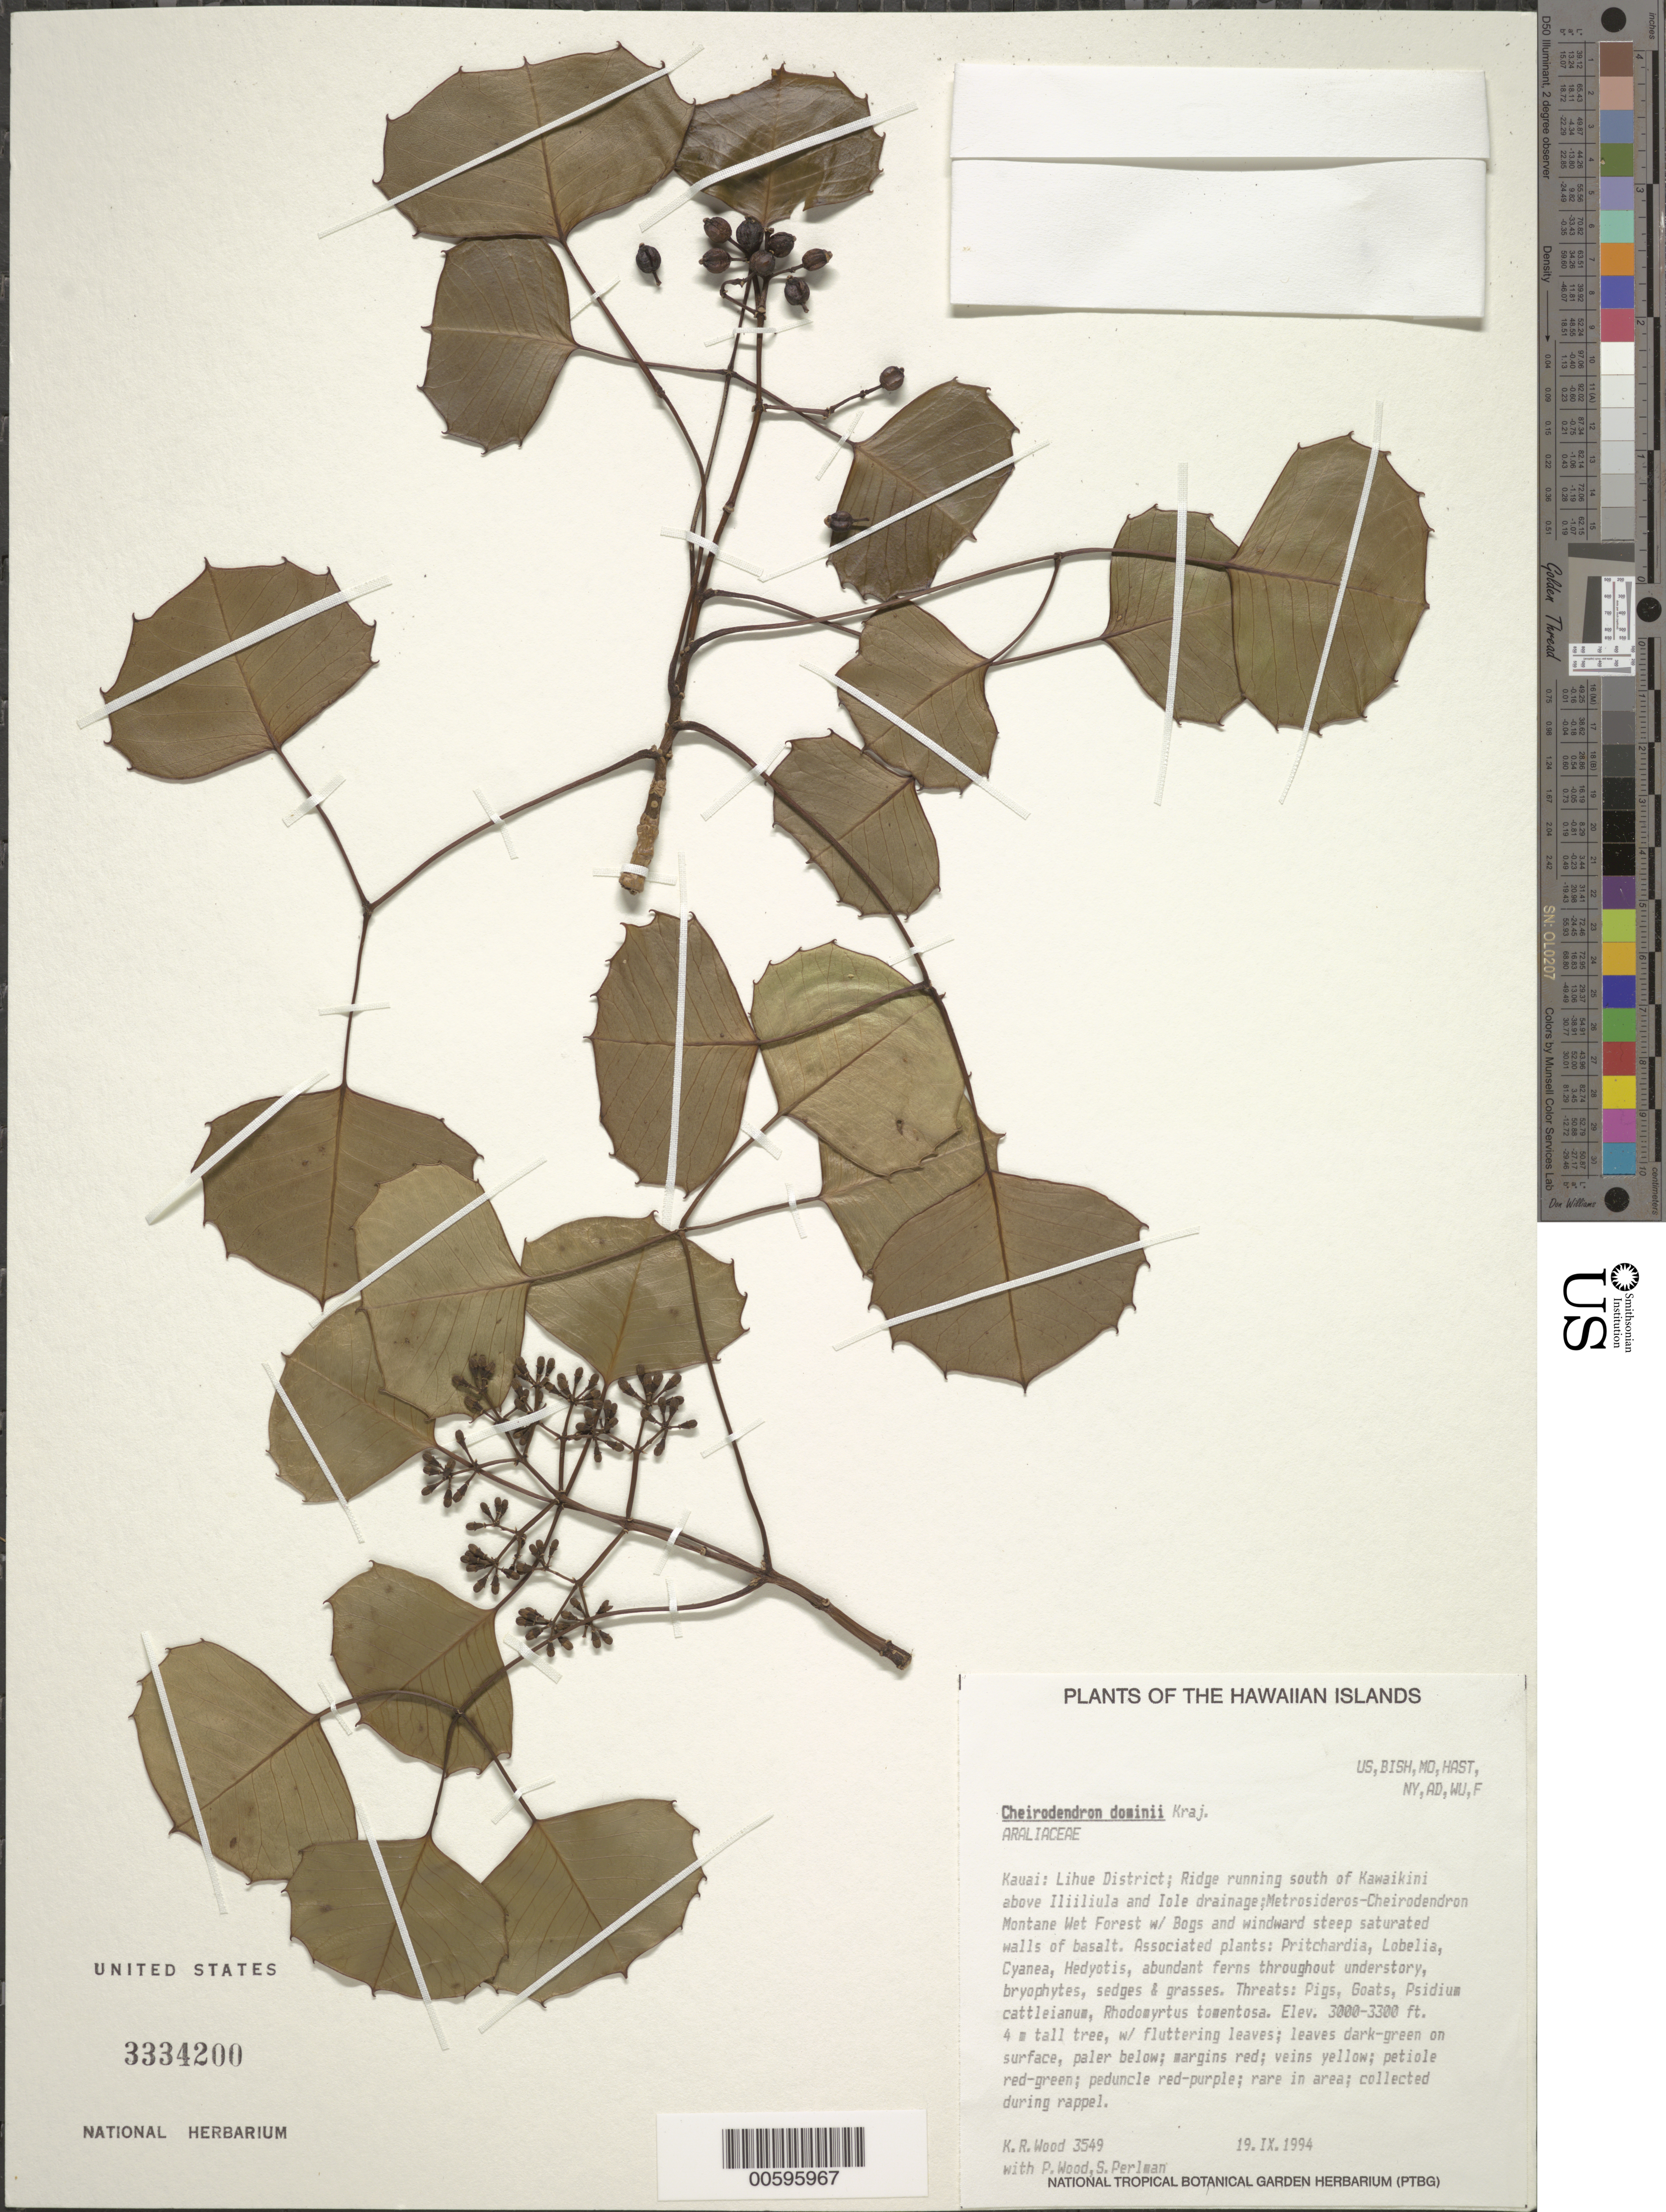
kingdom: Plantae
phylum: Tracheophyta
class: Magnoliopsida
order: Apiales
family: Araliaceae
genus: Cheirodendron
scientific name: Cheirodendron dominii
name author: Krajina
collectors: K. R. Wood, P. Wood & S. P. Perlman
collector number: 3549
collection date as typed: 19 Sep 1994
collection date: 1994-09-19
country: United States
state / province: Hawaii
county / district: Kauai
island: Kaua'i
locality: Lihue Dist; Ridge running S of Kawaikini above Iliiliula and Iole drainage.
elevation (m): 914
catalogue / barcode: US 3334200